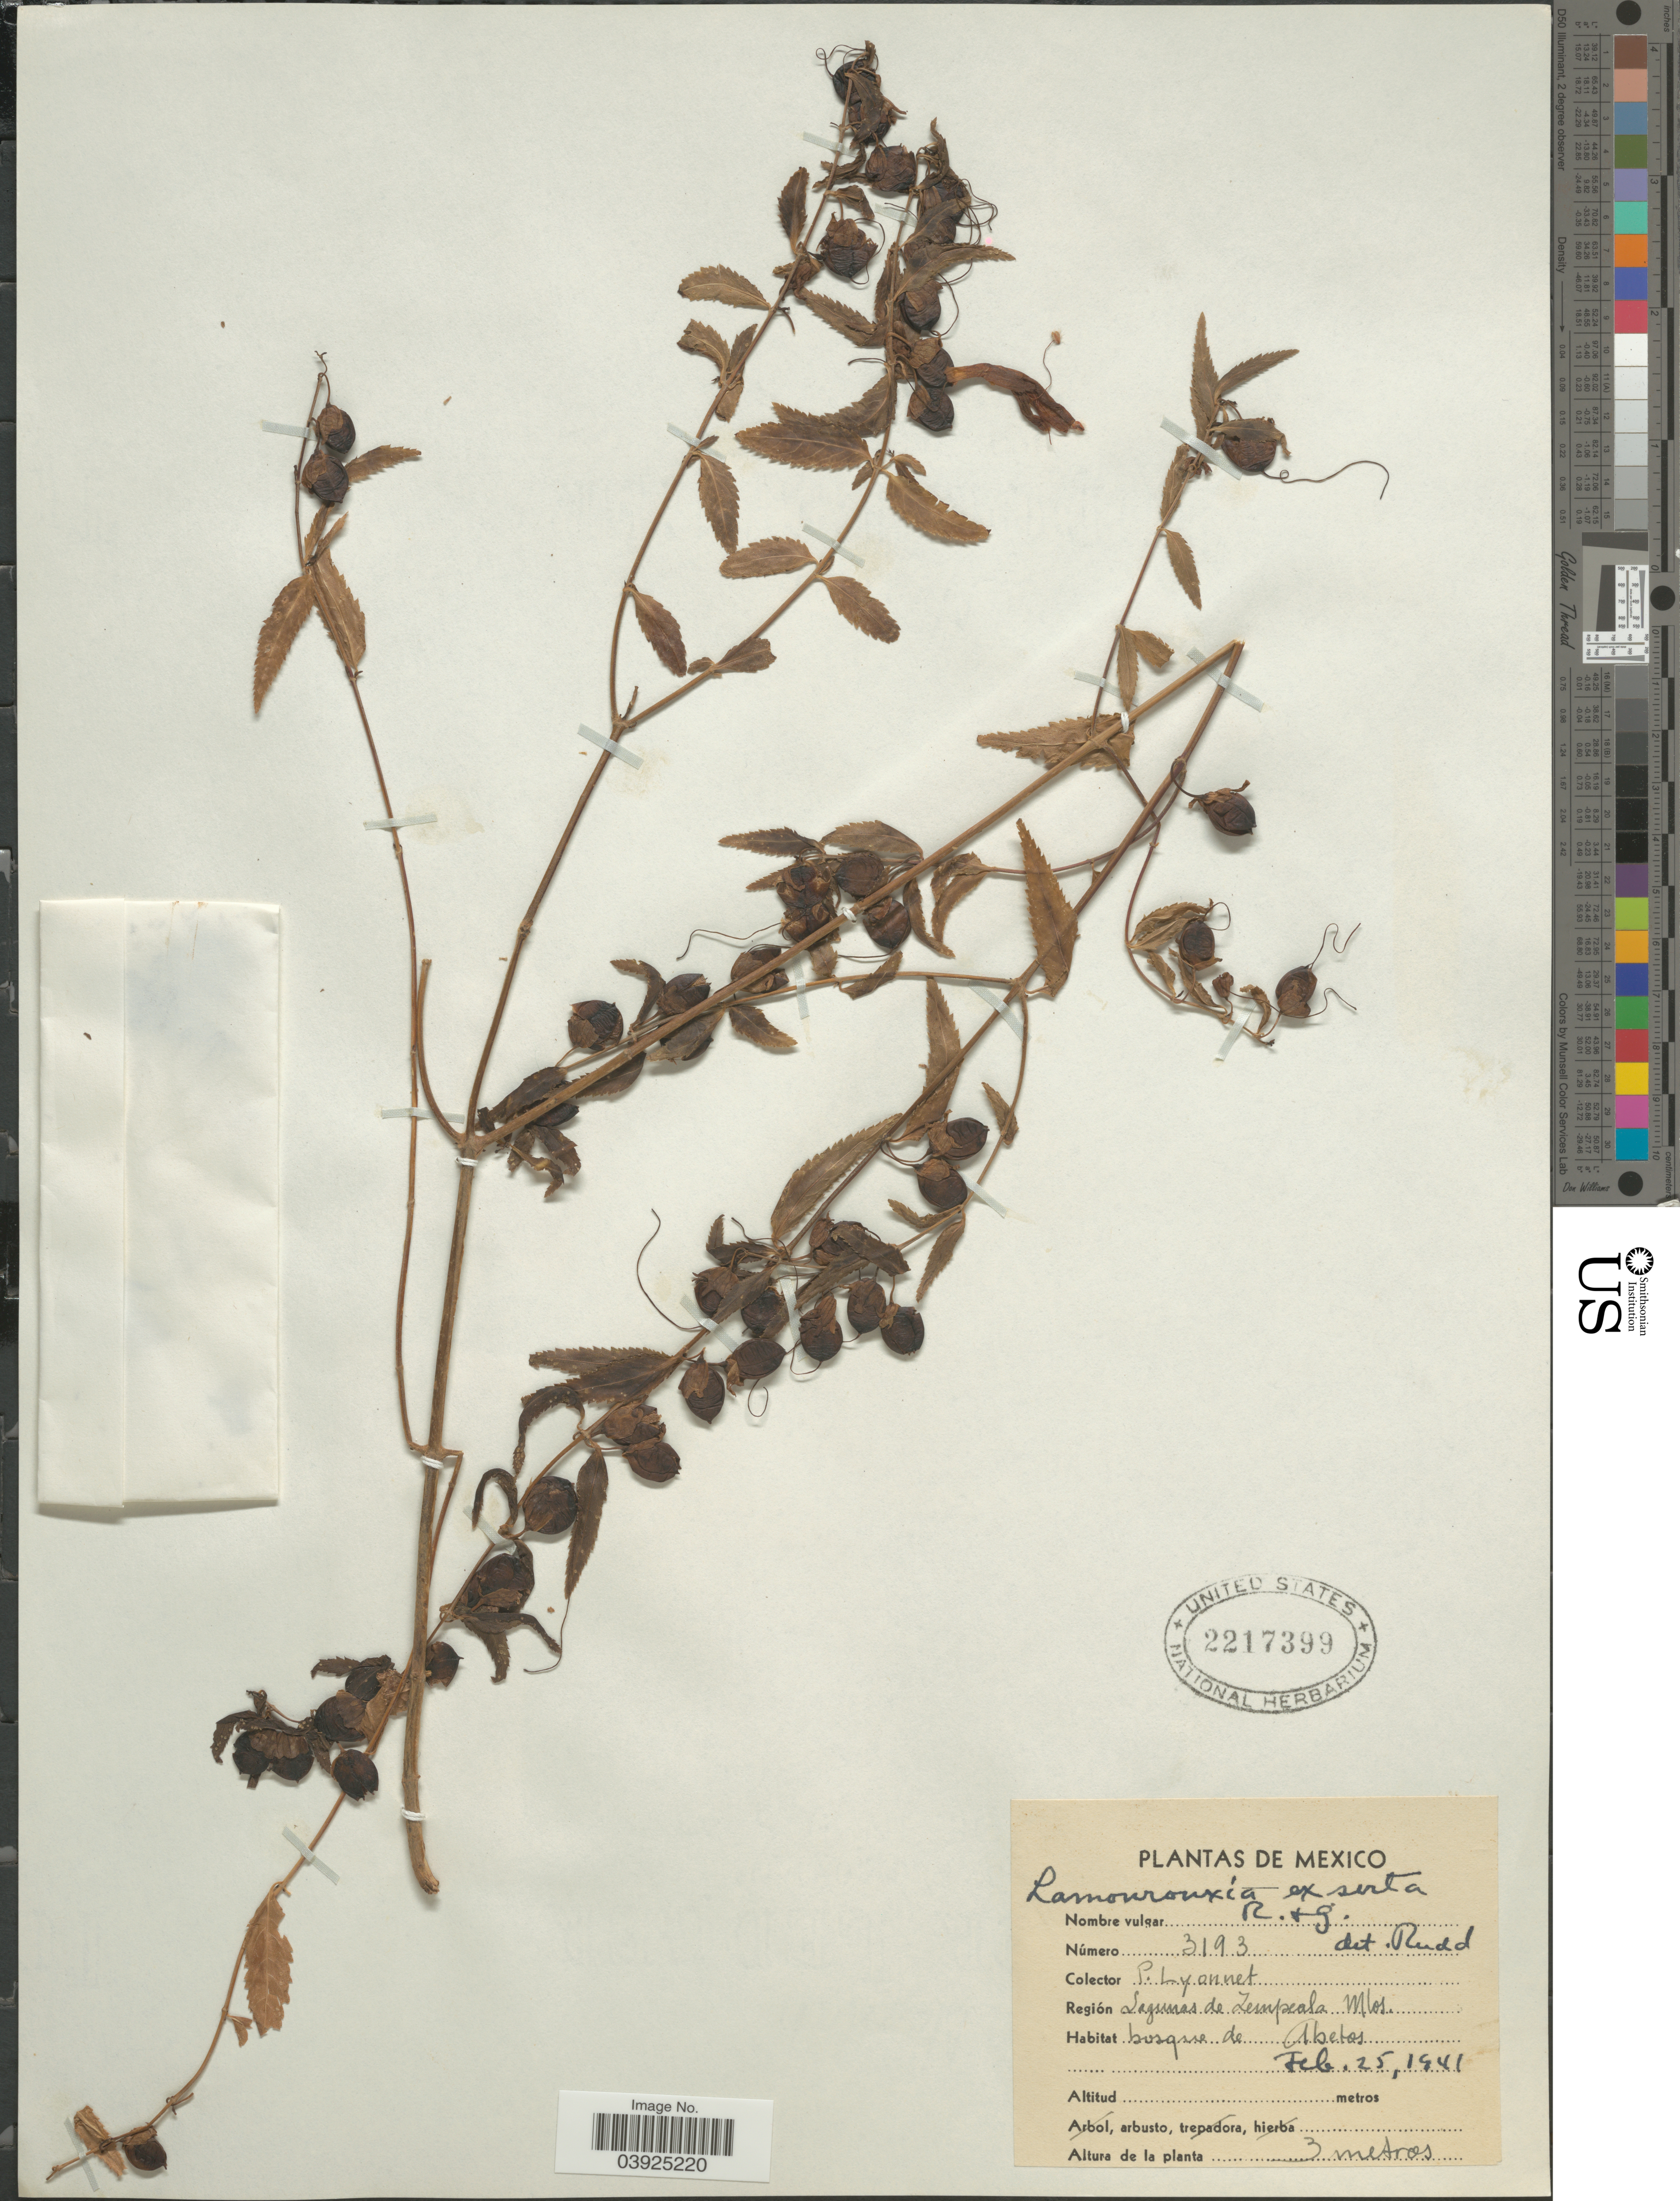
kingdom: Plantae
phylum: Tracheophyta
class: Magnoliopsida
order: Lamiales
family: Orobanchaceae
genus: Lamourouxia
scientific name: Lamourouxia exserta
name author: B.L. Rob. & Greenm.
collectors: P. Lyonnet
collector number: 3193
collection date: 1941-02-25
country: Mexico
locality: Región Lagunas de Zempeala Mtos. Bosque de Abetos.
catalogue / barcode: US 2217399